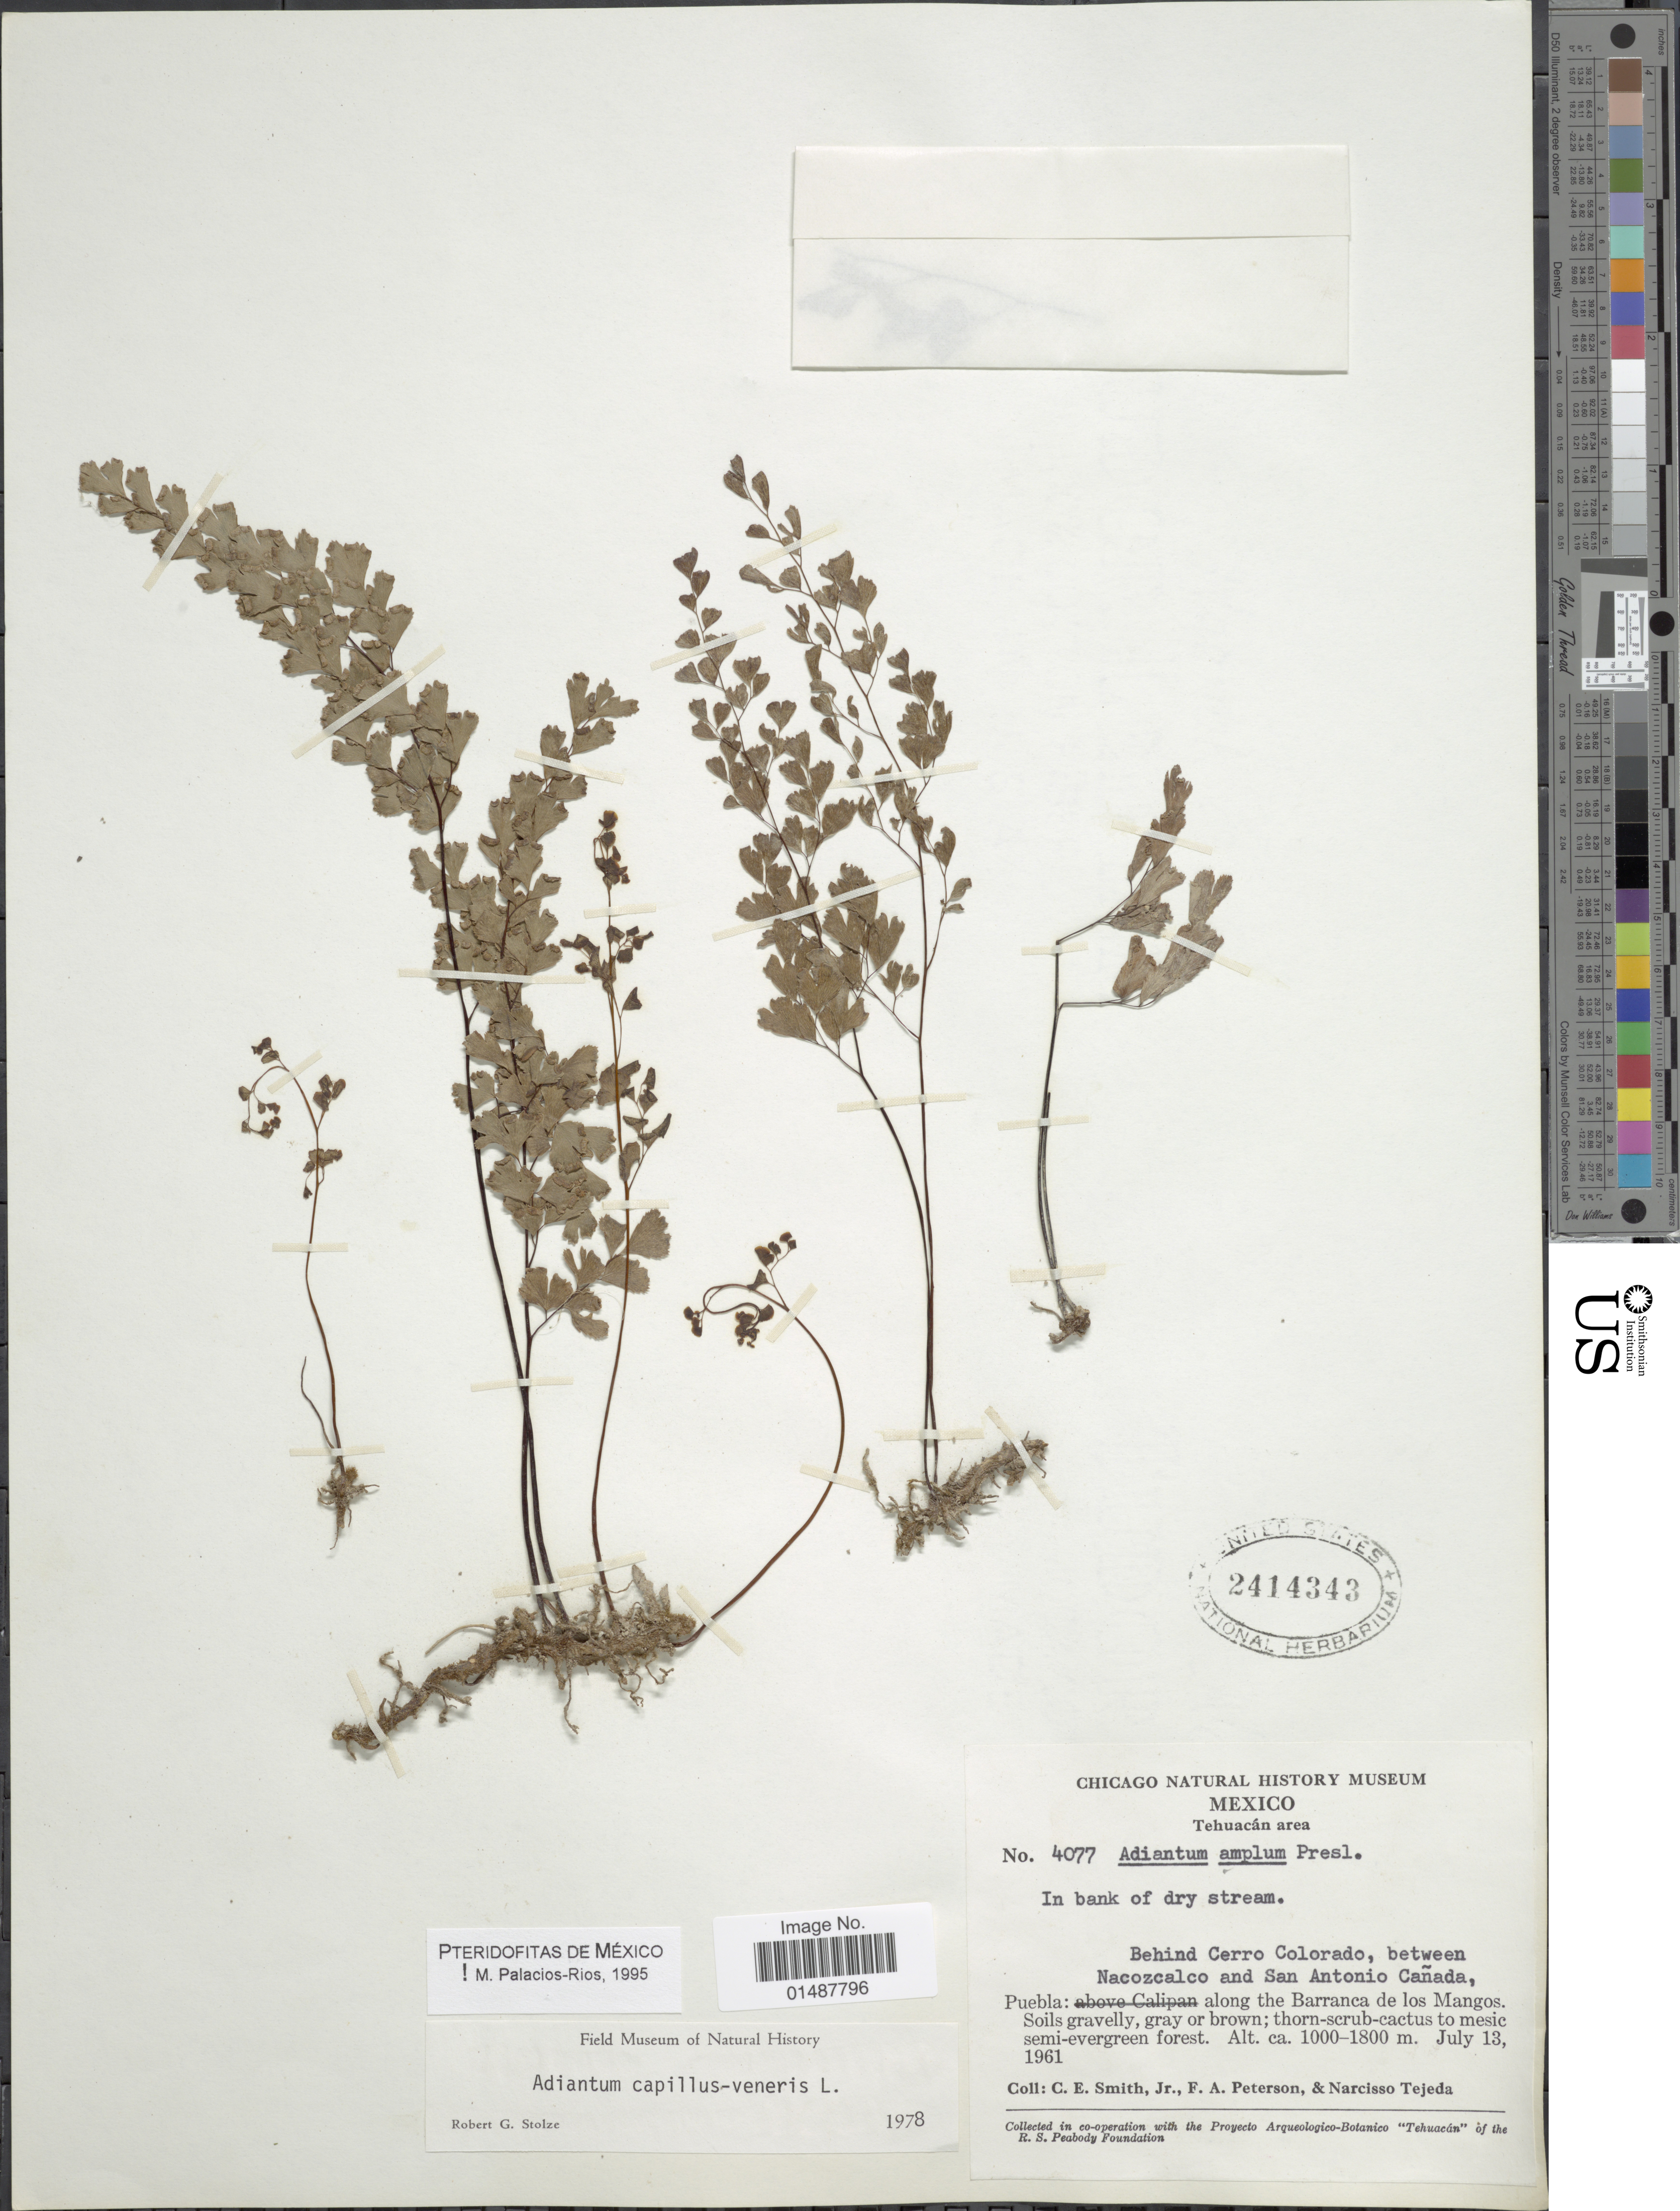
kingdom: Plantae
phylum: Tracheophyta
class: Polypodiopsida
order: Polypodiales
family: Pteridaceae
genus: Adiantum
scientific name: Adiantum capillus-veneris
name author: L.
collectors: C. E. Smith Jr., F. A. Peterson & N. Tejeda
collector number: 4077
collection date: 1961-07-13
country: Mexico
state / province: Puebla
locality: Tehuacan area, behind Cerro Colorado, between Nacozcalco and San Antonio Canda, Puebla: along the Barranca de los Mangos, soils gravelly, gray or brown; thorn-scrub-cactus to mesic semi-evergreen forest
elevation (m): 1000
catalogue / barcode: US 2414343